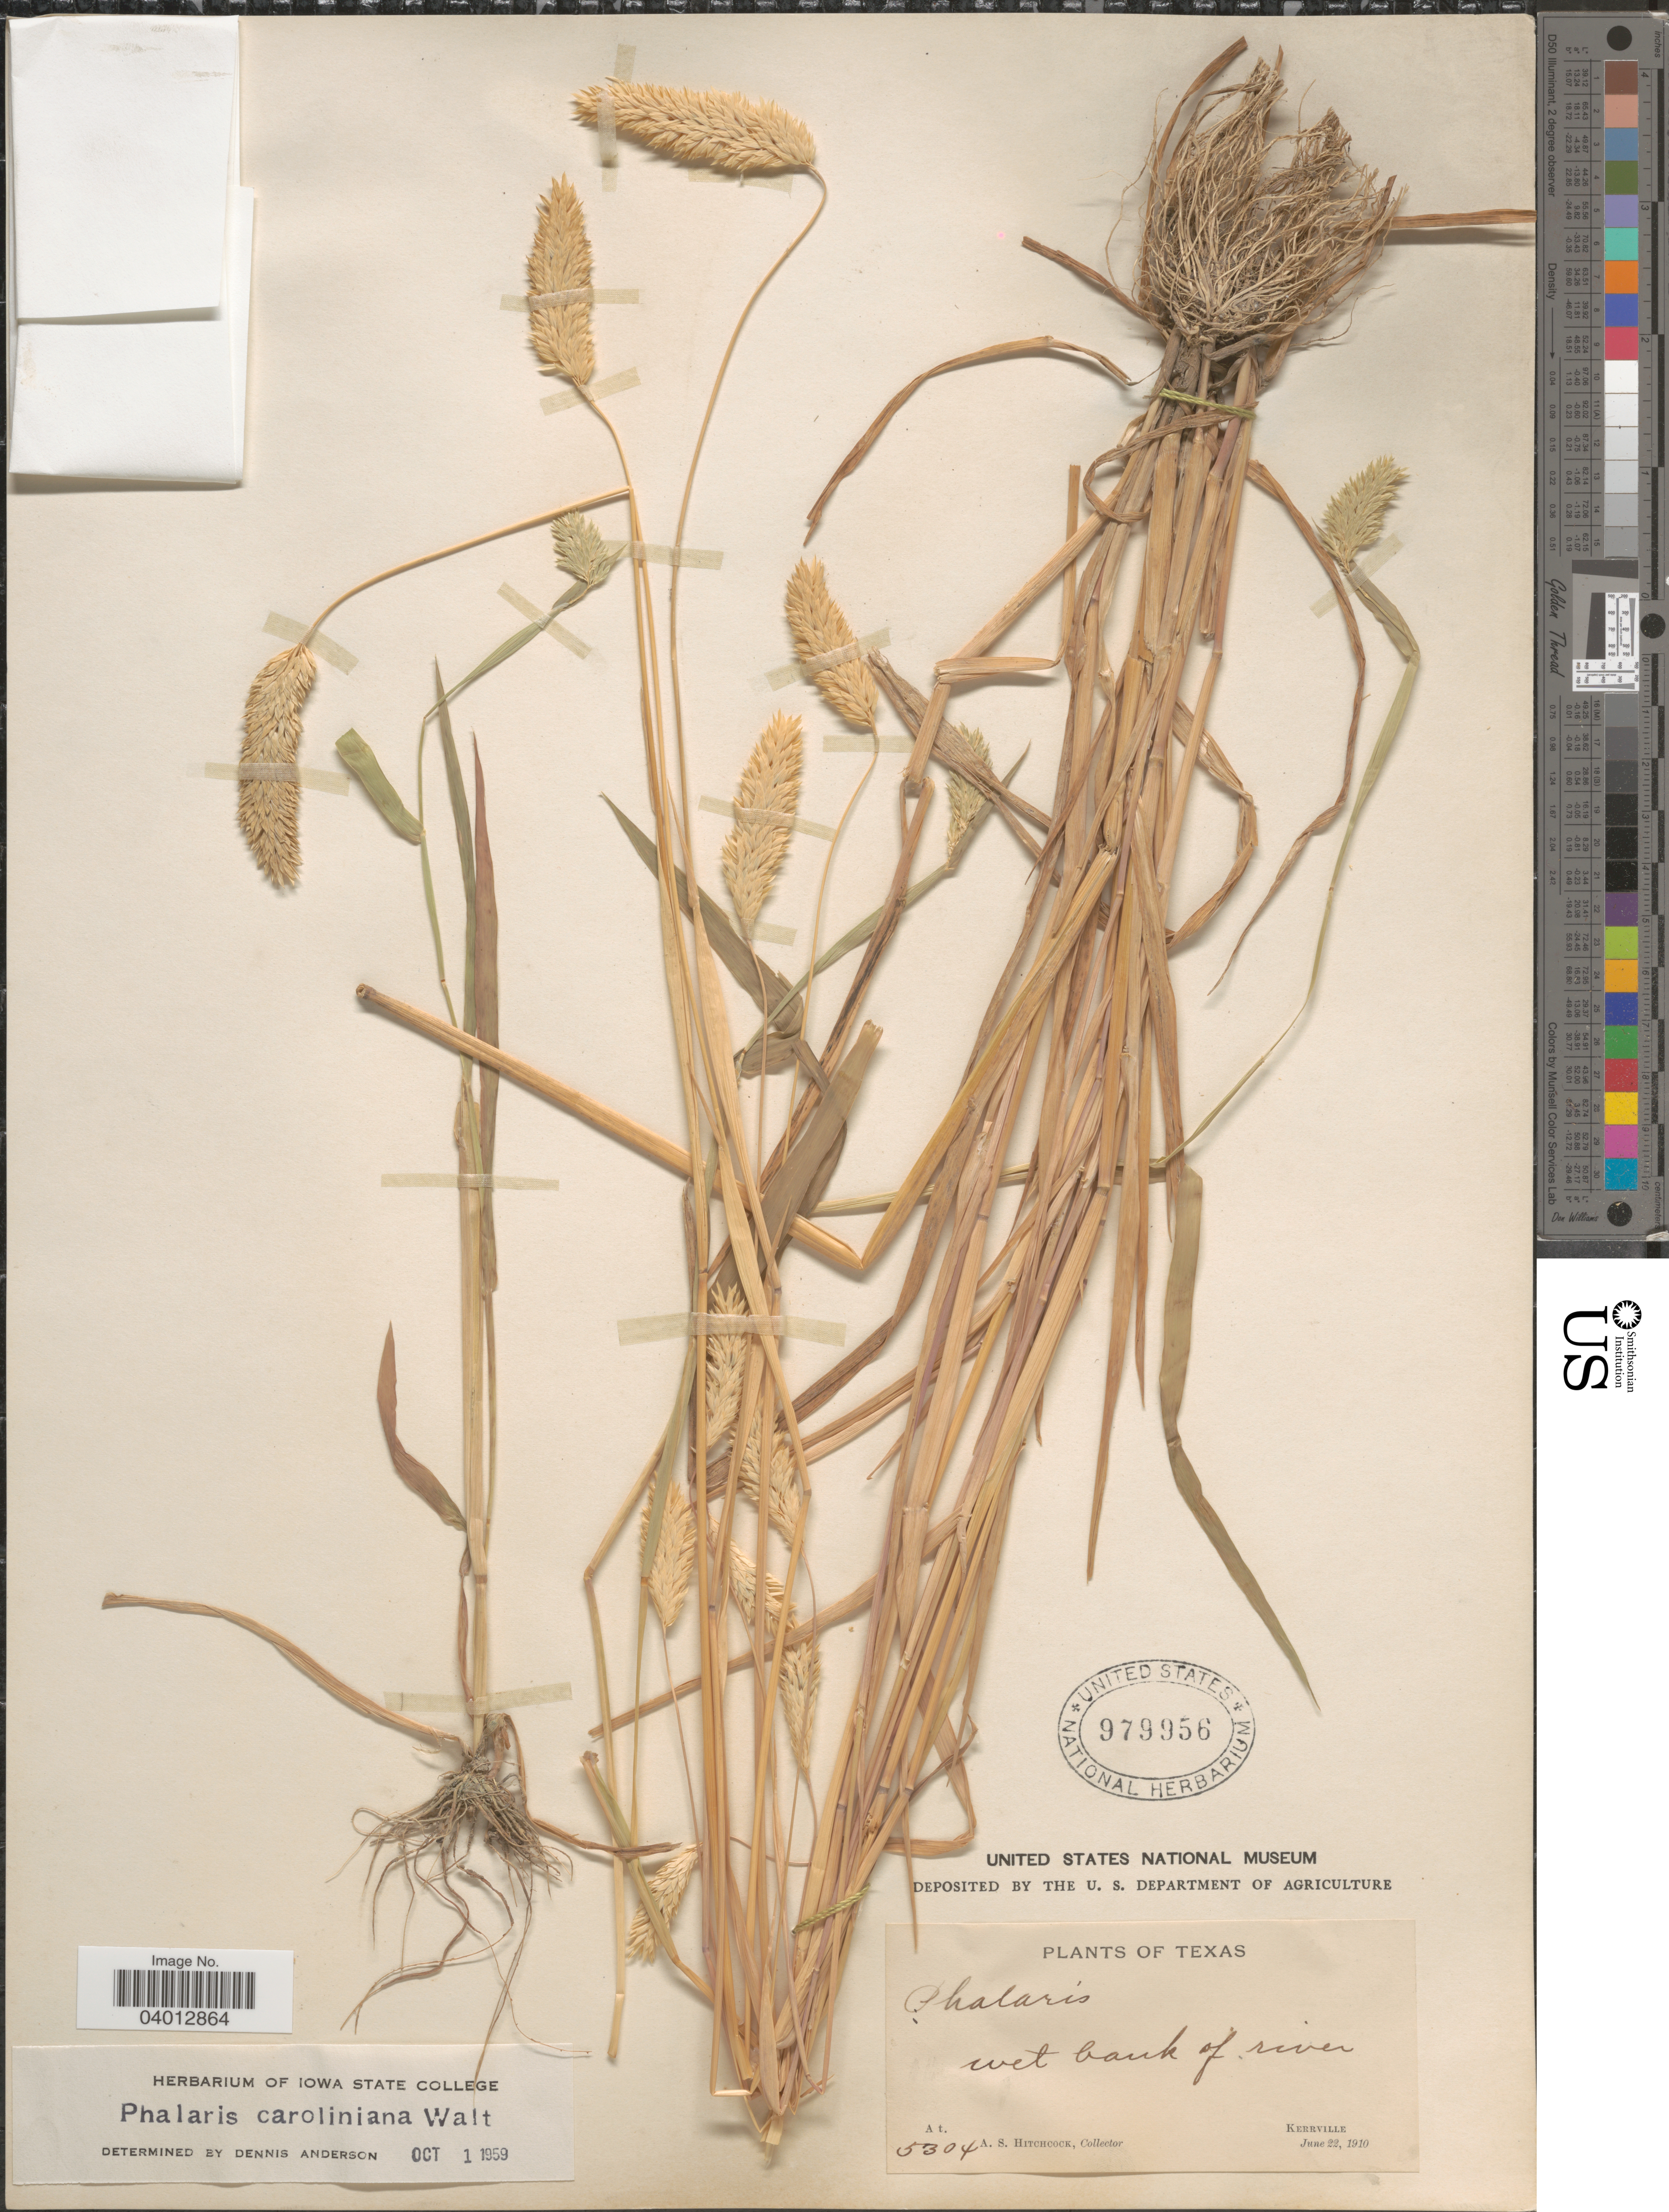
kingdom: Plantae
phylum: Tracheophyta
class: Liliopsida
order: Poales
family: Poaceae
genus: Phalaris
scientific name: Phalaris caroliniana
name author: Walter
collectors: A. S. Hitchcock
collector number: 5304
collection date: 1910-06-22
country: United States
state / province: Texas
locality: Wet bank of river. Kerrville.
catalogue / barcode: US 979956